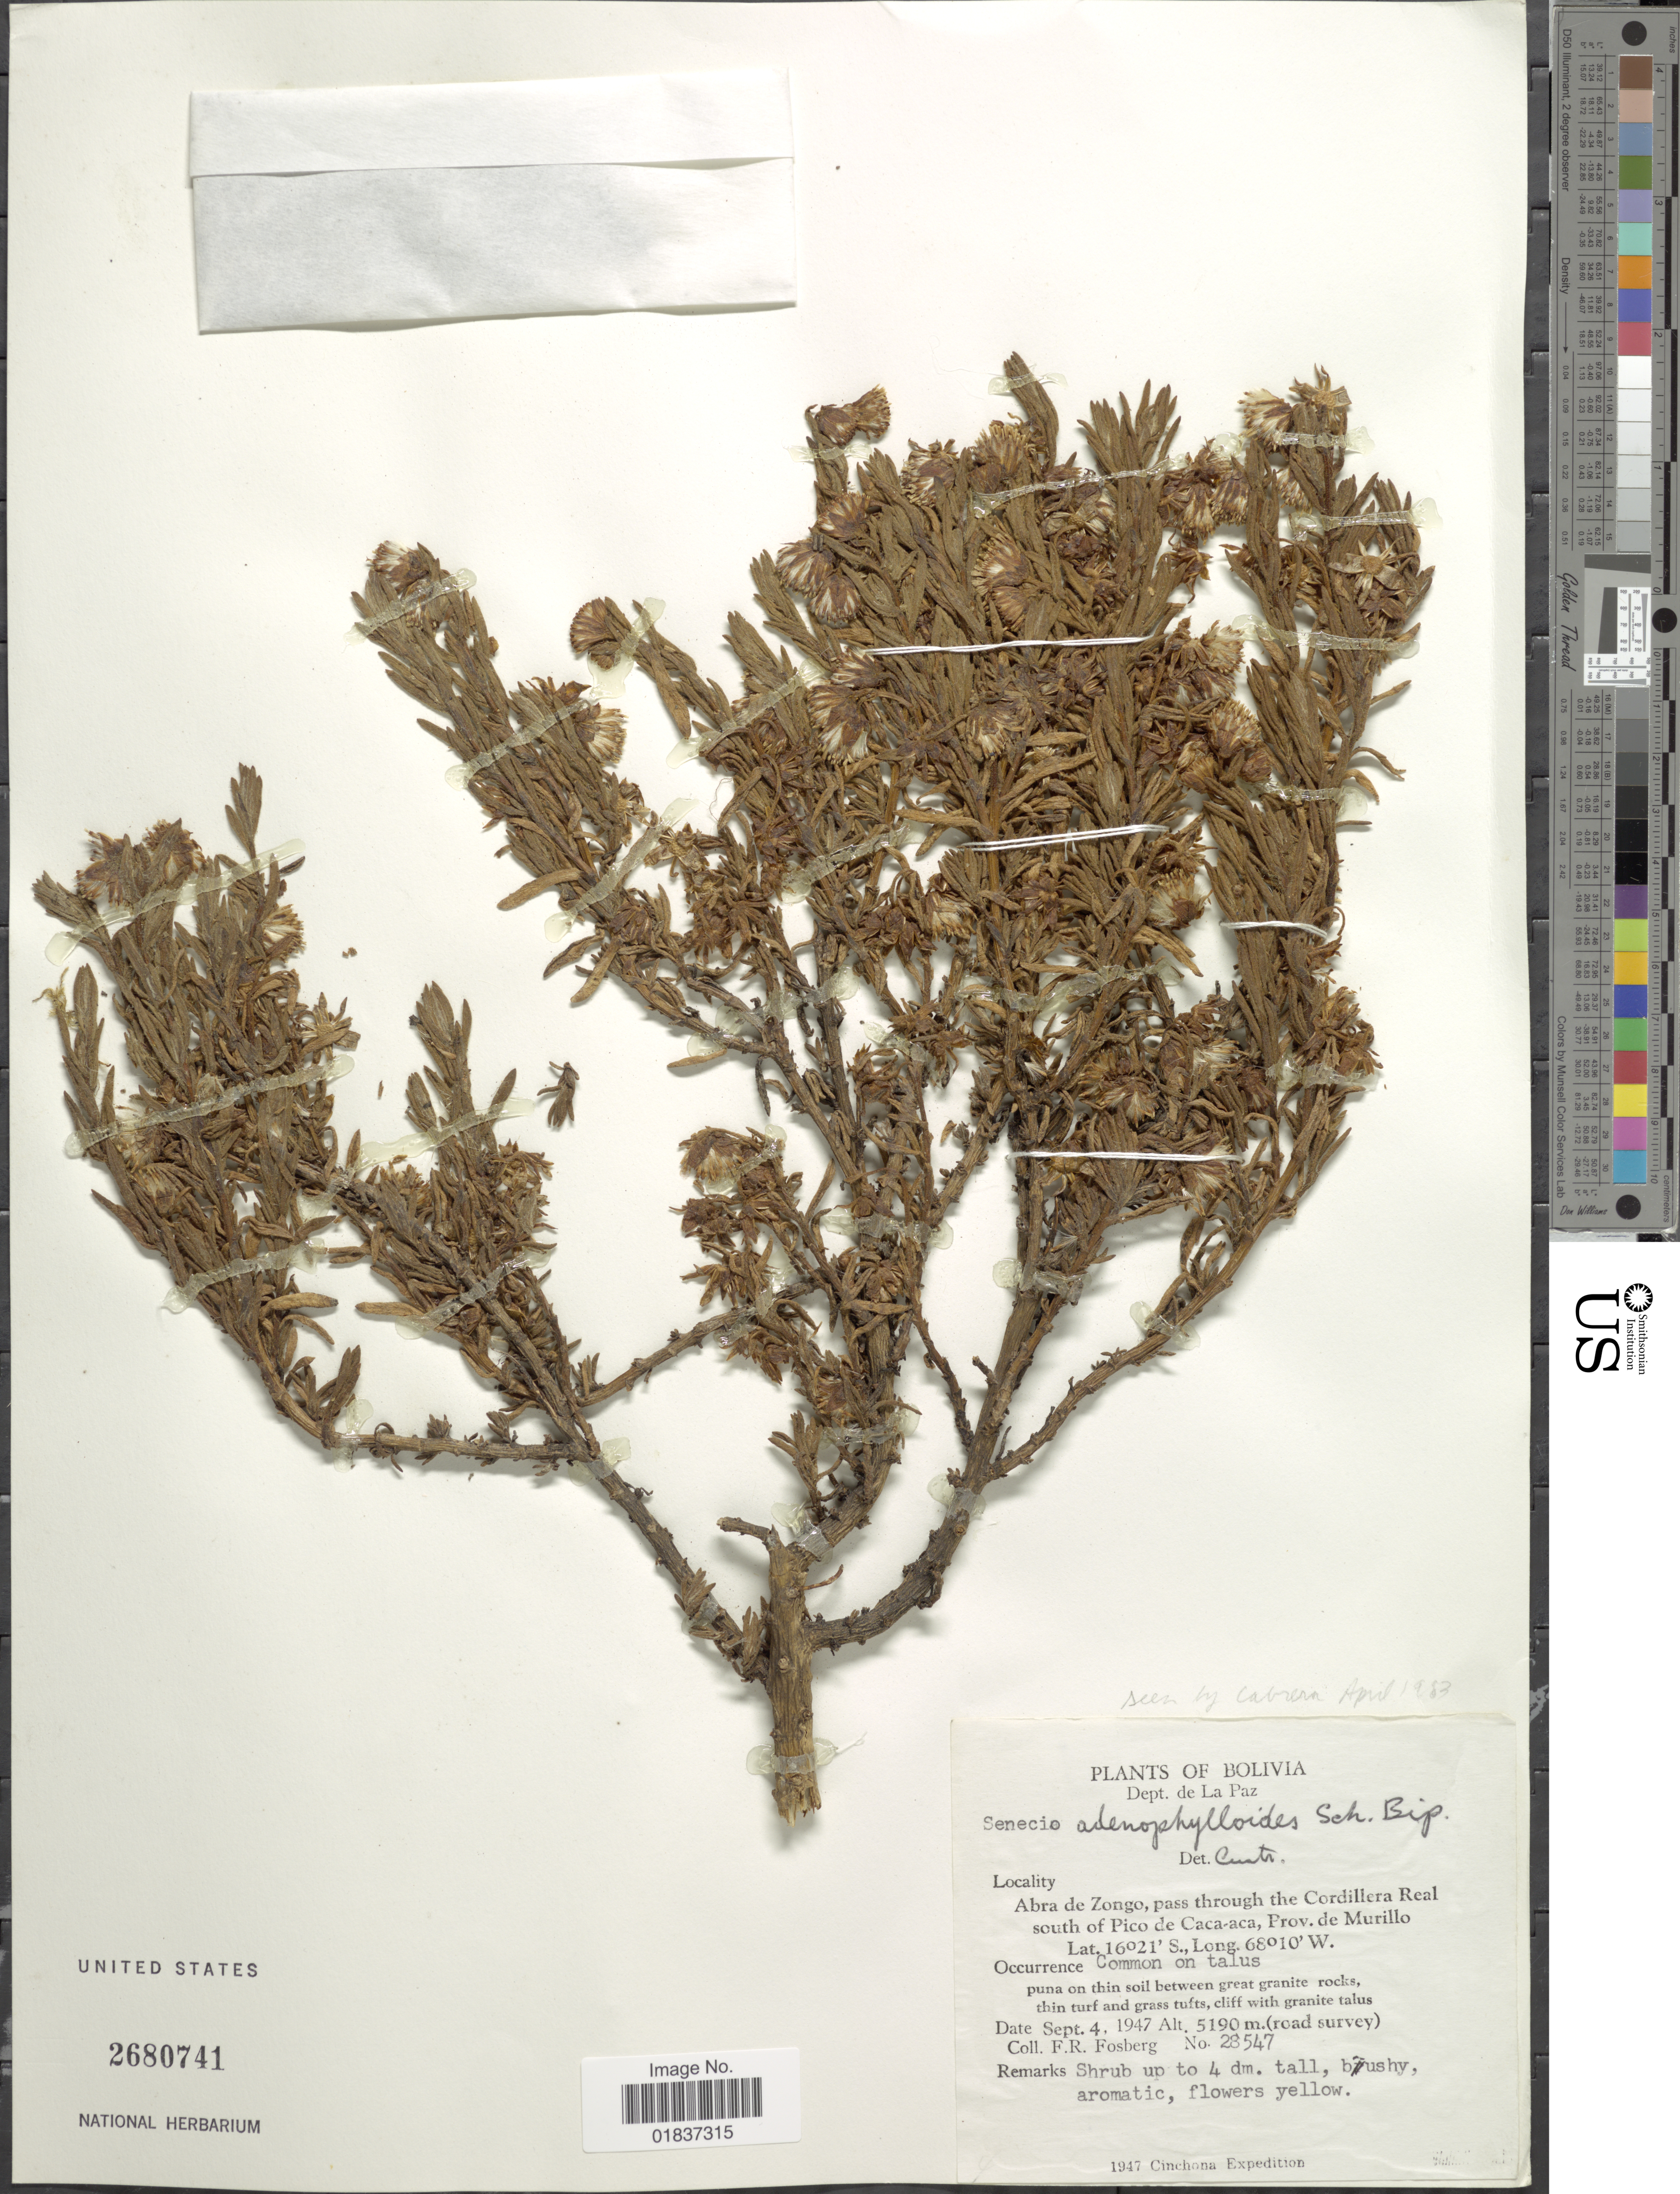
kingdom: Plantae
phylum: Tracheophyta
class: Magnoliopsida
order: Asterales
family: Asteraceae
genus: Senecio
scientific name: Senecio rufescens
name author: DC.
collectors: F. R. Fosberg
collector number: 28547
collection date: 1947-09-04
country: Bolivia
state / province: La Paz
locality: Dept. de La Paz. Abra de Zongo, pass through the Cordillera Real south of Pico de Caca-aca, prov. de Murillo.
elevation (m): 5190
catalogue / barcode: US 2680741